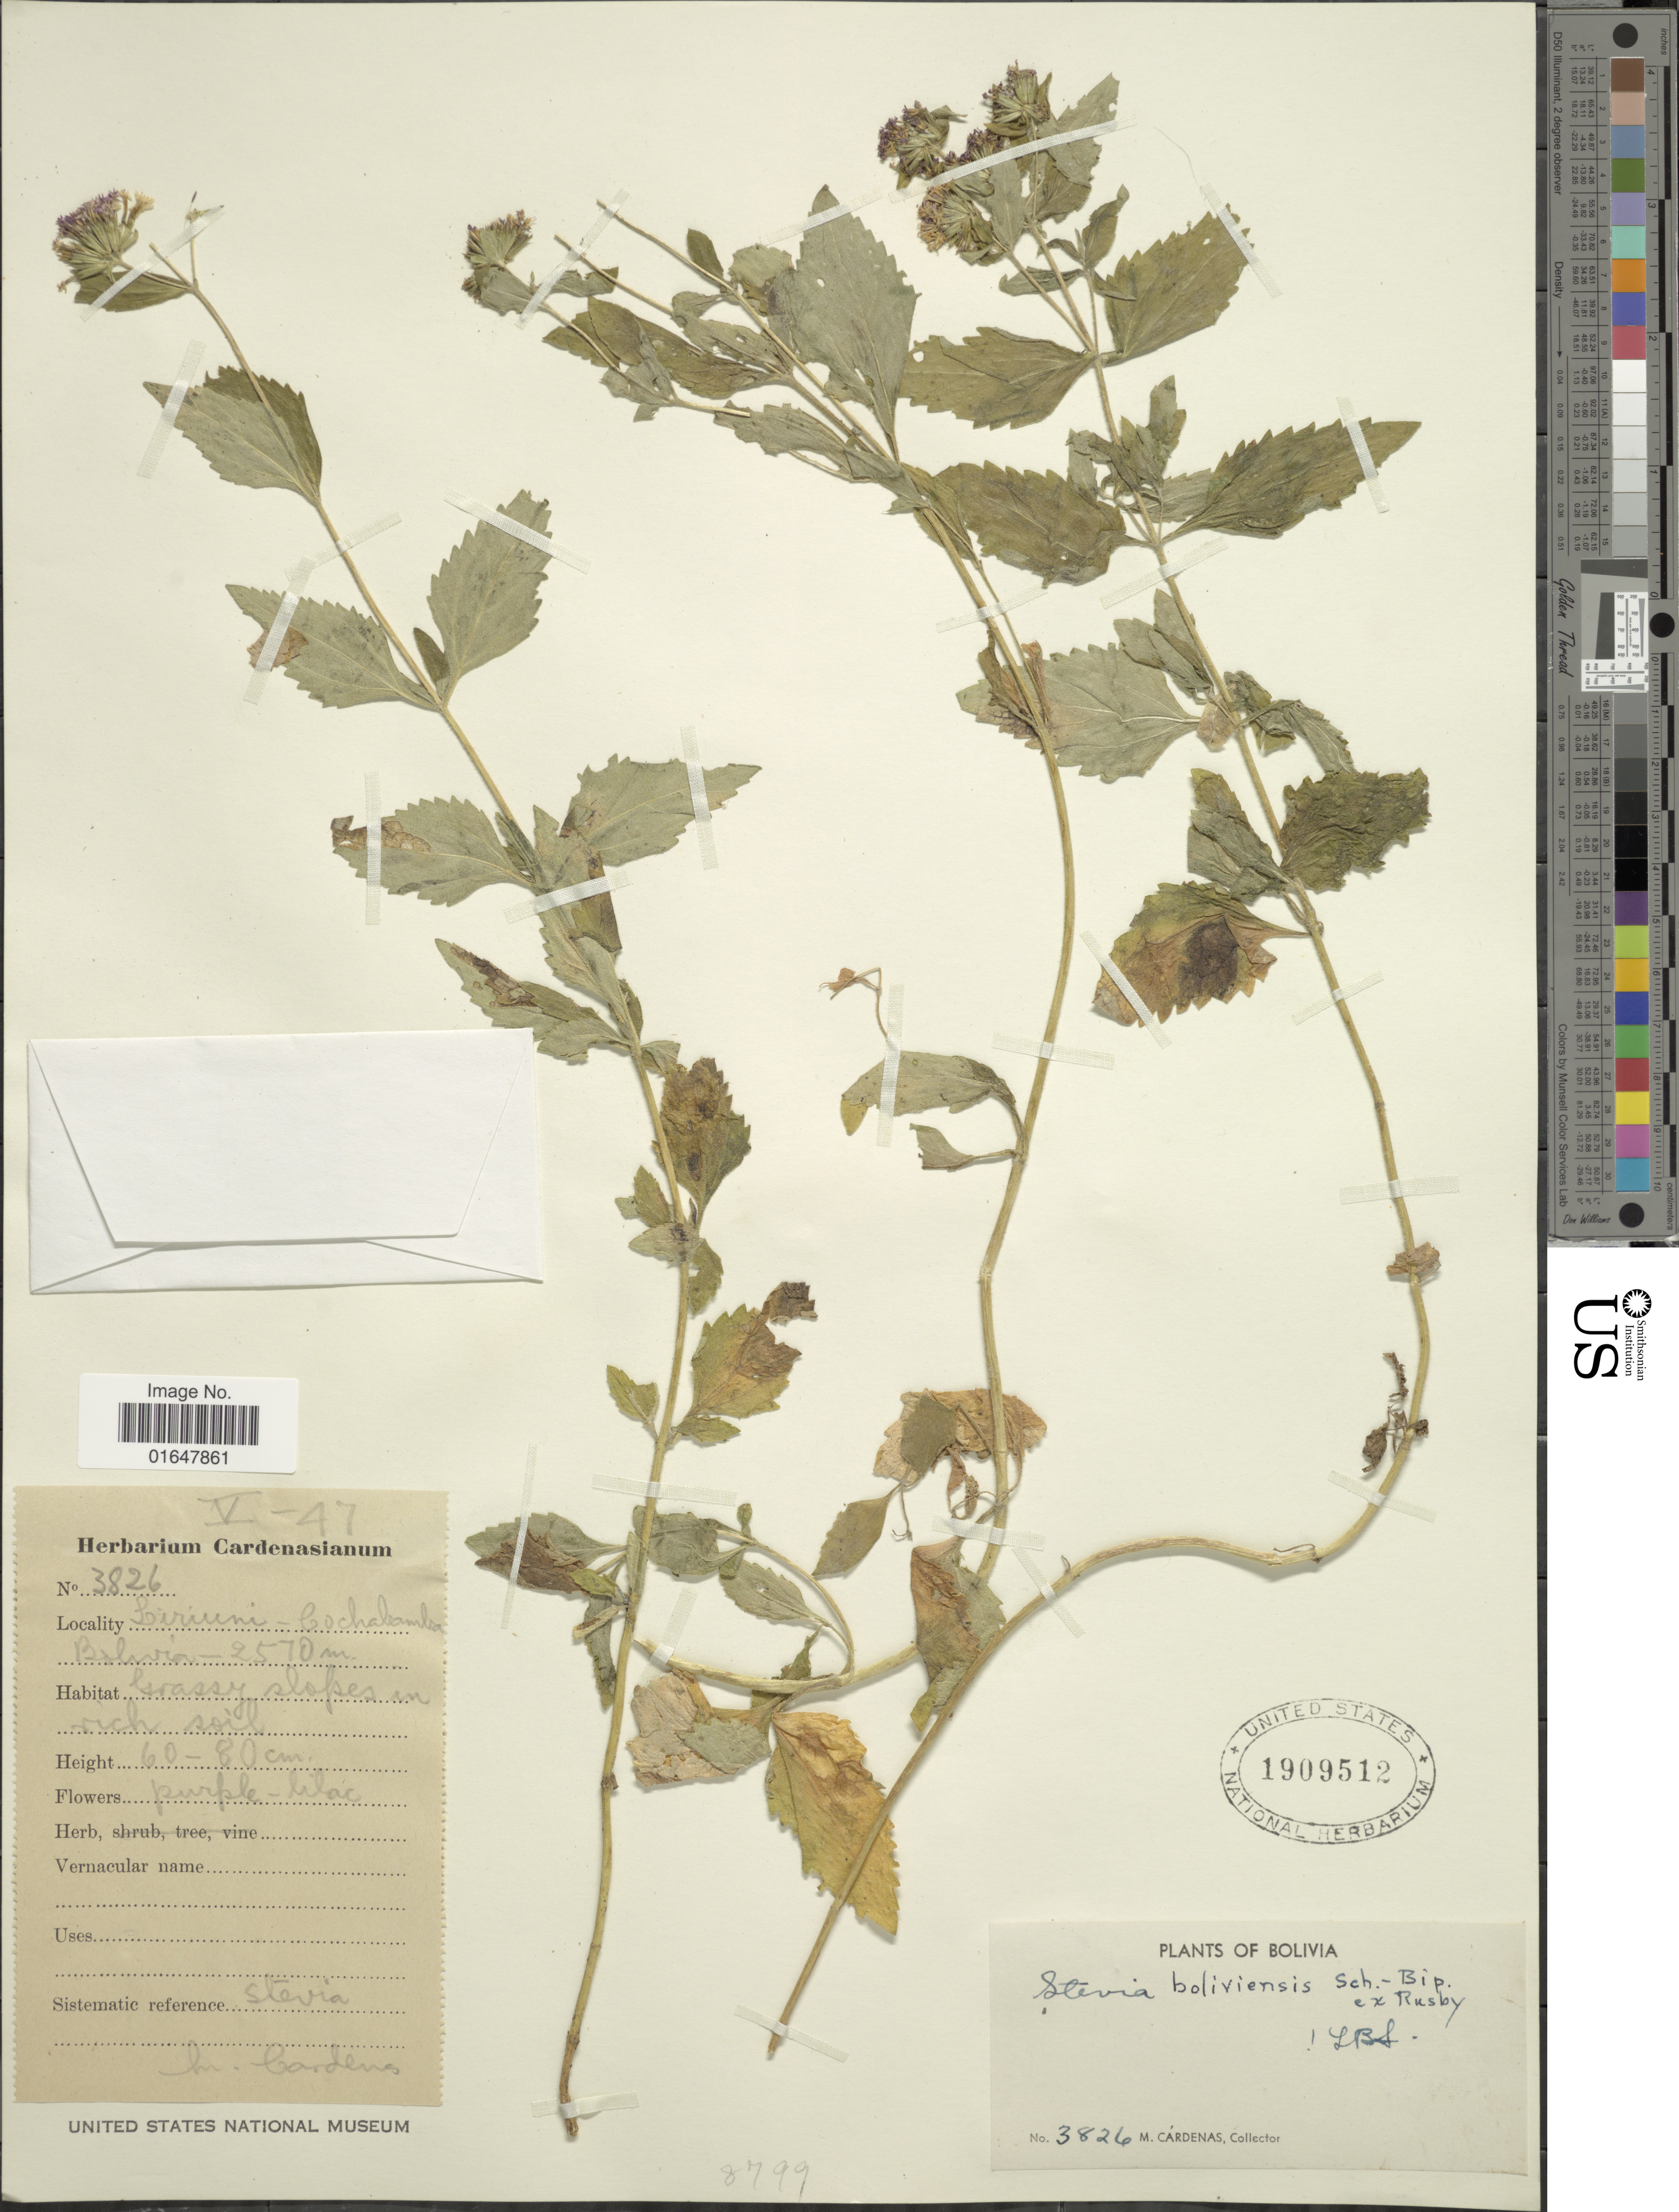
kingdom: Plantae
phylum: Tracheophyta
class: Magnoliopsida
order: Asterales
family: Asteraceae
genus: Stevia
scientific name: Stevia boliviensis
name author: Sch. Bip. ex Rusby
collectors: M. Cárdenas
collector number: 3826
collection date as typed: Transcribed d/m/y: /5/47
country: Bolivia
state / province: Cochabamba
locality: Liriuni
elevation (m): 2570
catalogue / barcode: US 1909512